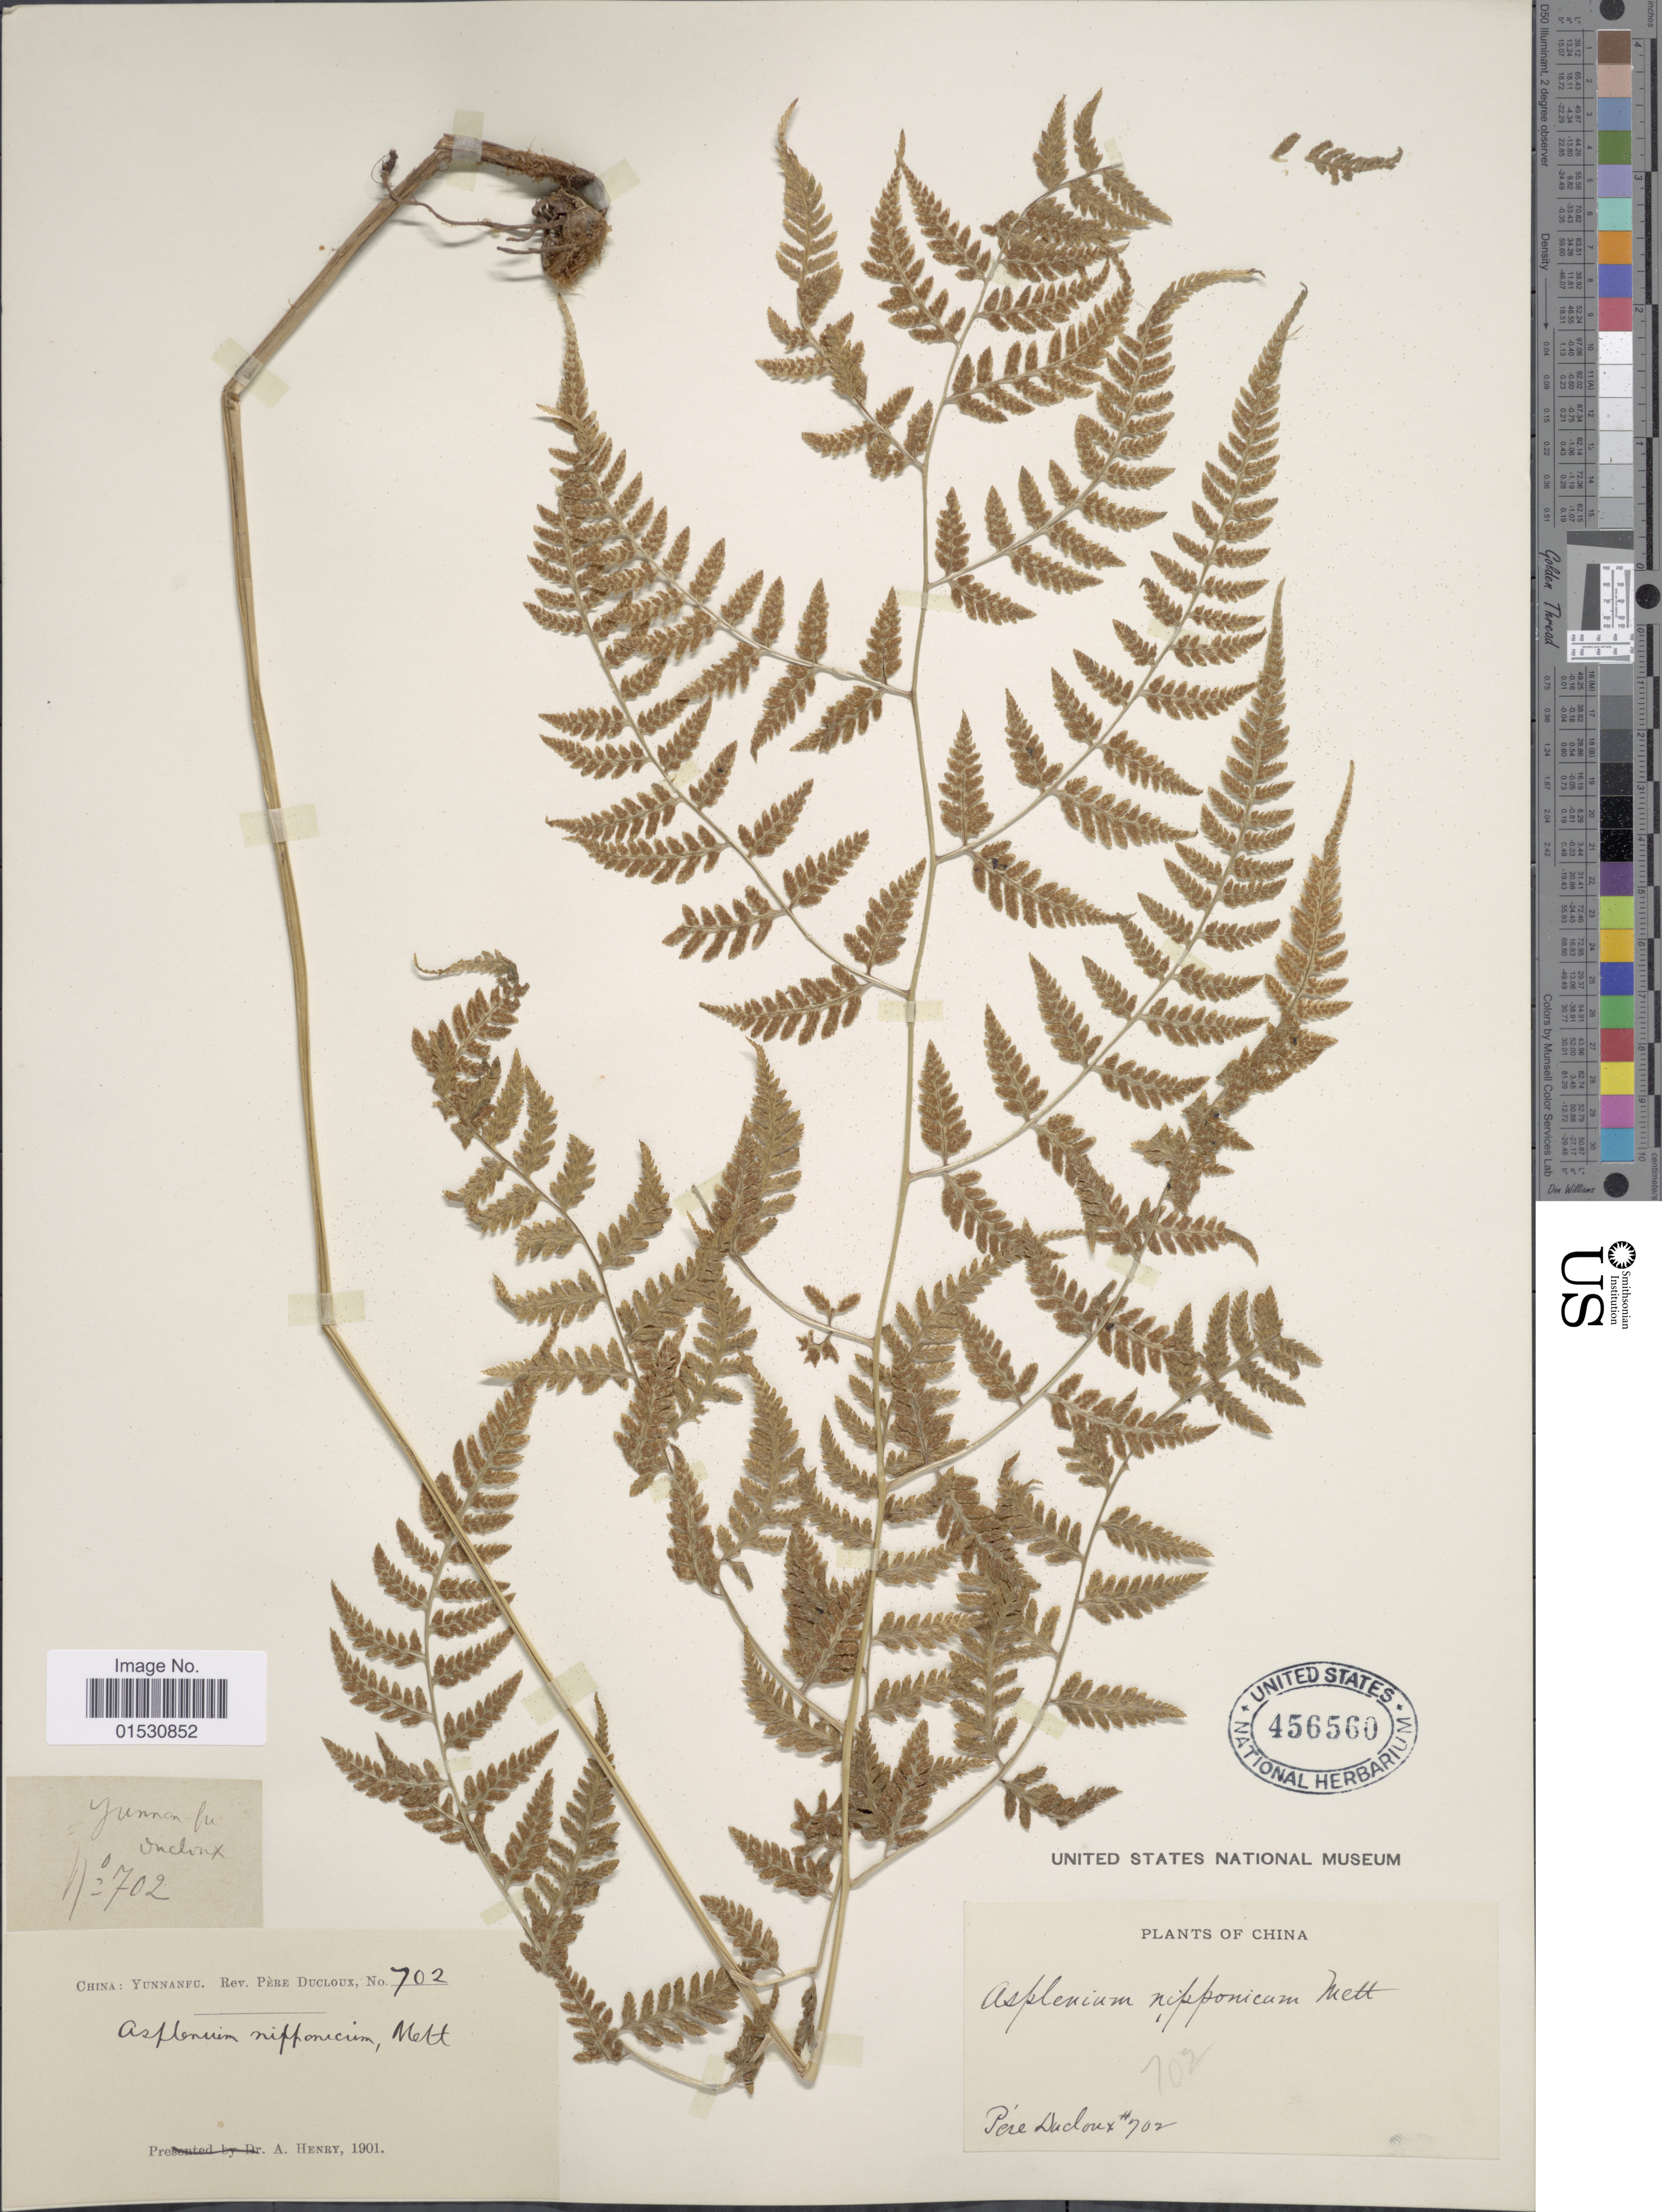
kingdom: Plantae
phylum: Tracheophyta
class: Polypodiopsida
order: Polypodiales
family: Athyriaceae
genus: Athyrium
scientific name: Athyrium nipponicum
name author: (Mett.) Hance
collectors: F. Ducloux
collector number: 702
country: China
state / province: Yunnan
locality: Yunnanfu.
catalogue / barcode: US 456560